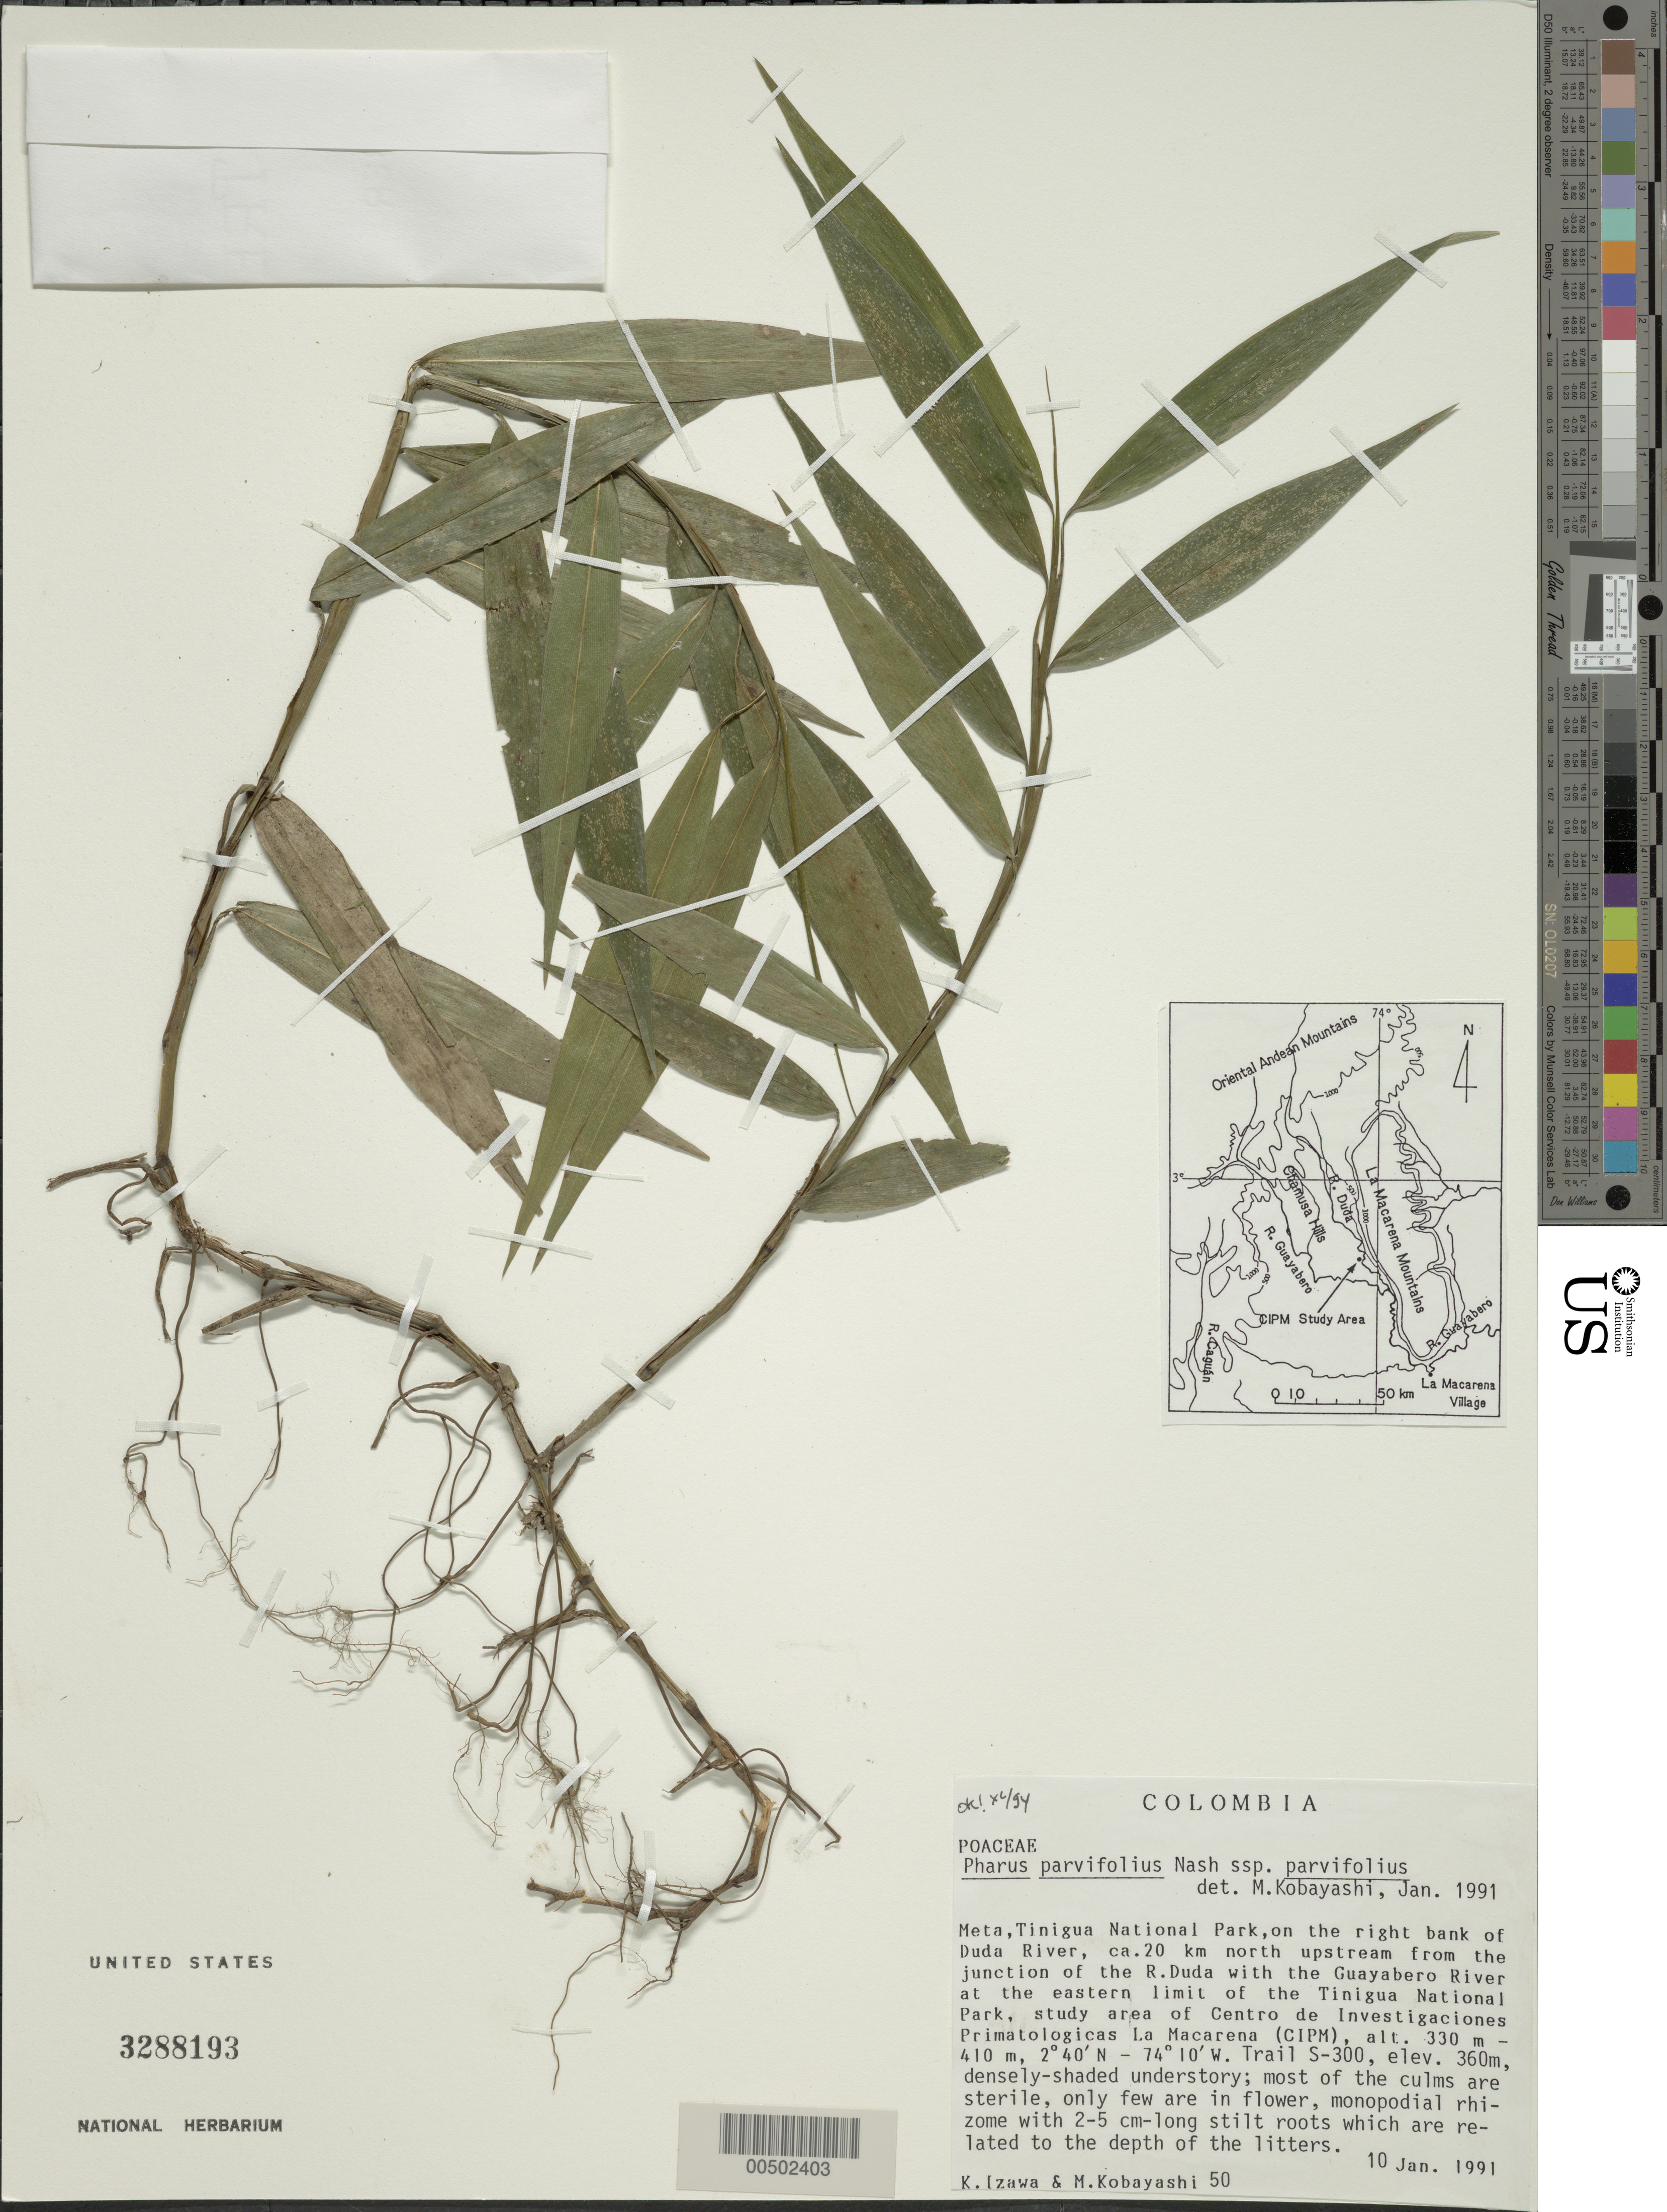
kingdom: Plantae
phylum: Tracheophyta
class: Liliopsida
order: Poales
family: Poaceae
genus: Pharus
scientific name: Pharus parvifolius subsp. parvifolius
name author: Nash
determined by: Kobayashi, M.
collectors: K. Izawa & M. Kobayashi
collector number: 50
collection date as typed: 10 Jan 1991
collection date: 1991-01-10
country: Colombia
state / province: Meta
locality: Tinigua National Park, bank of Duda River, ca. 20 km N from junct of Duda River with the Guayabero River, Trail s-300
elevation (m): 360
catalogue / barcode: US 3288193